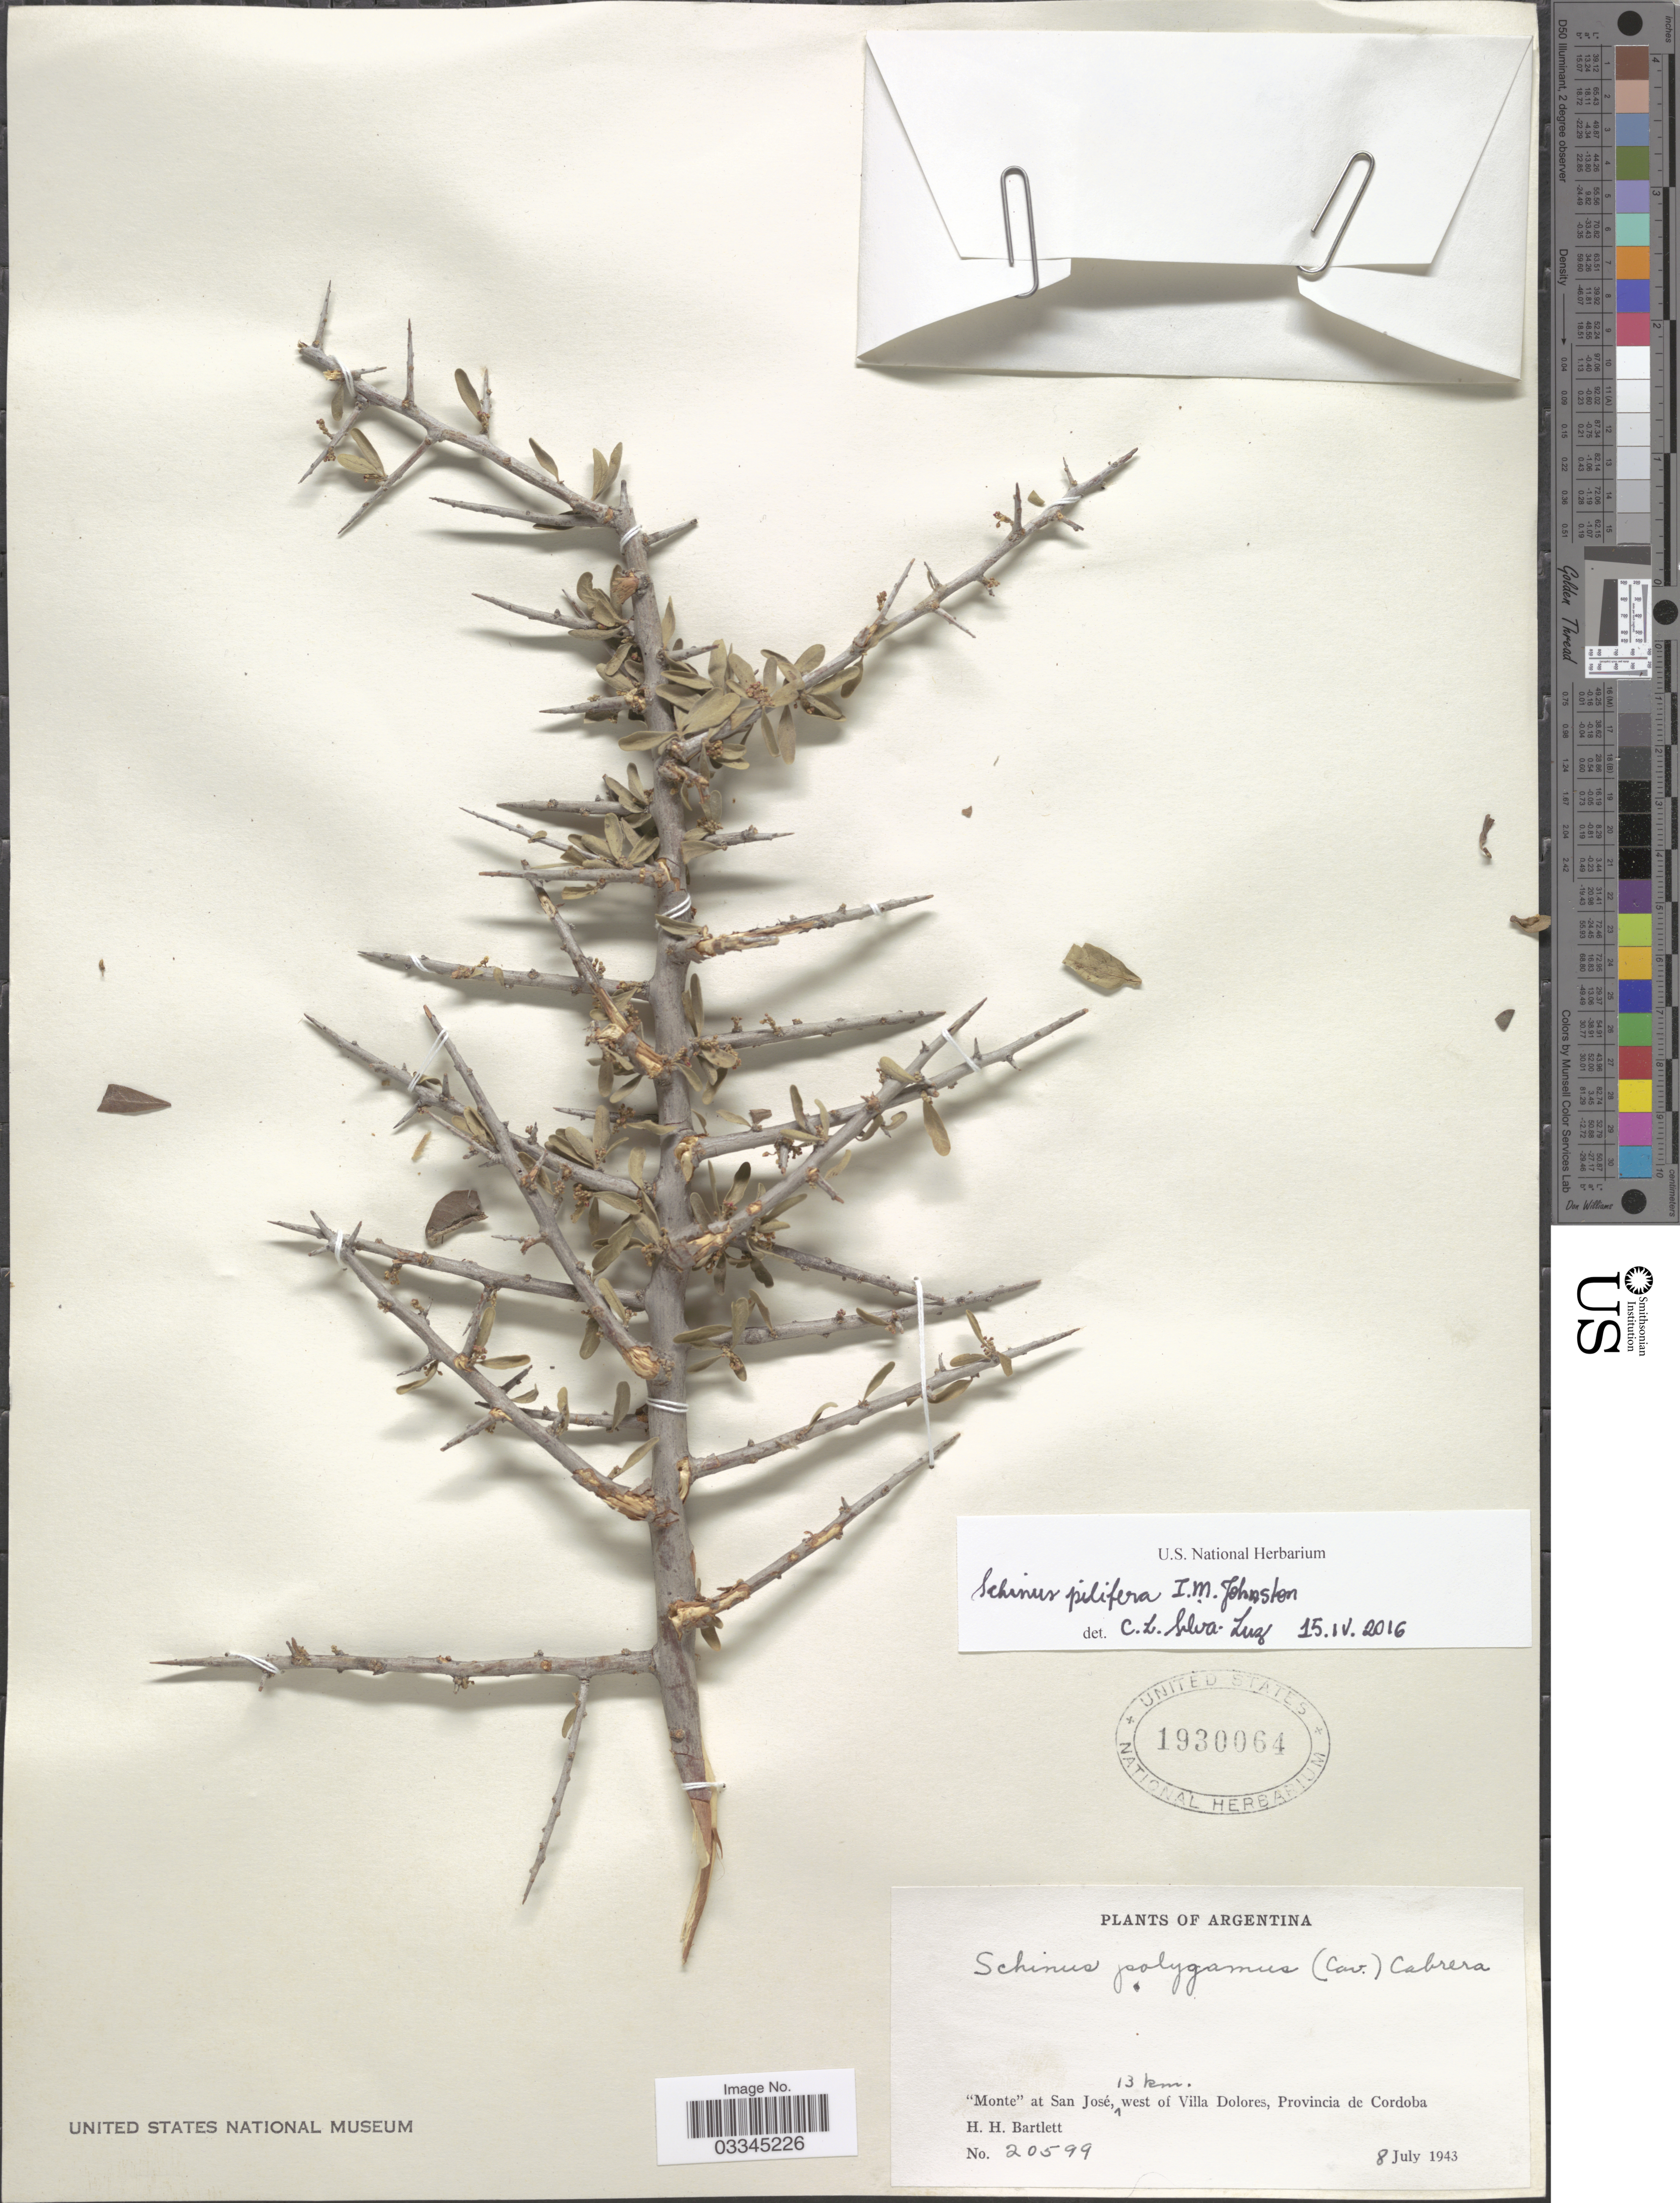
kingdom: Plantae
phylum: Tracheophyta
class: Magnoliopsida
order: Sapindales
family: Anacardiaceae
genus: Schinus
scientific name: Schinus pilifera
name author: I.M. Johnst.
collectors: H. H. Bartlett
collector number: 20599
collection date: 1943-07-08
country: Argentina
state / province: Cordoba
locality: Monte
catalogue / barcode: US 1930064